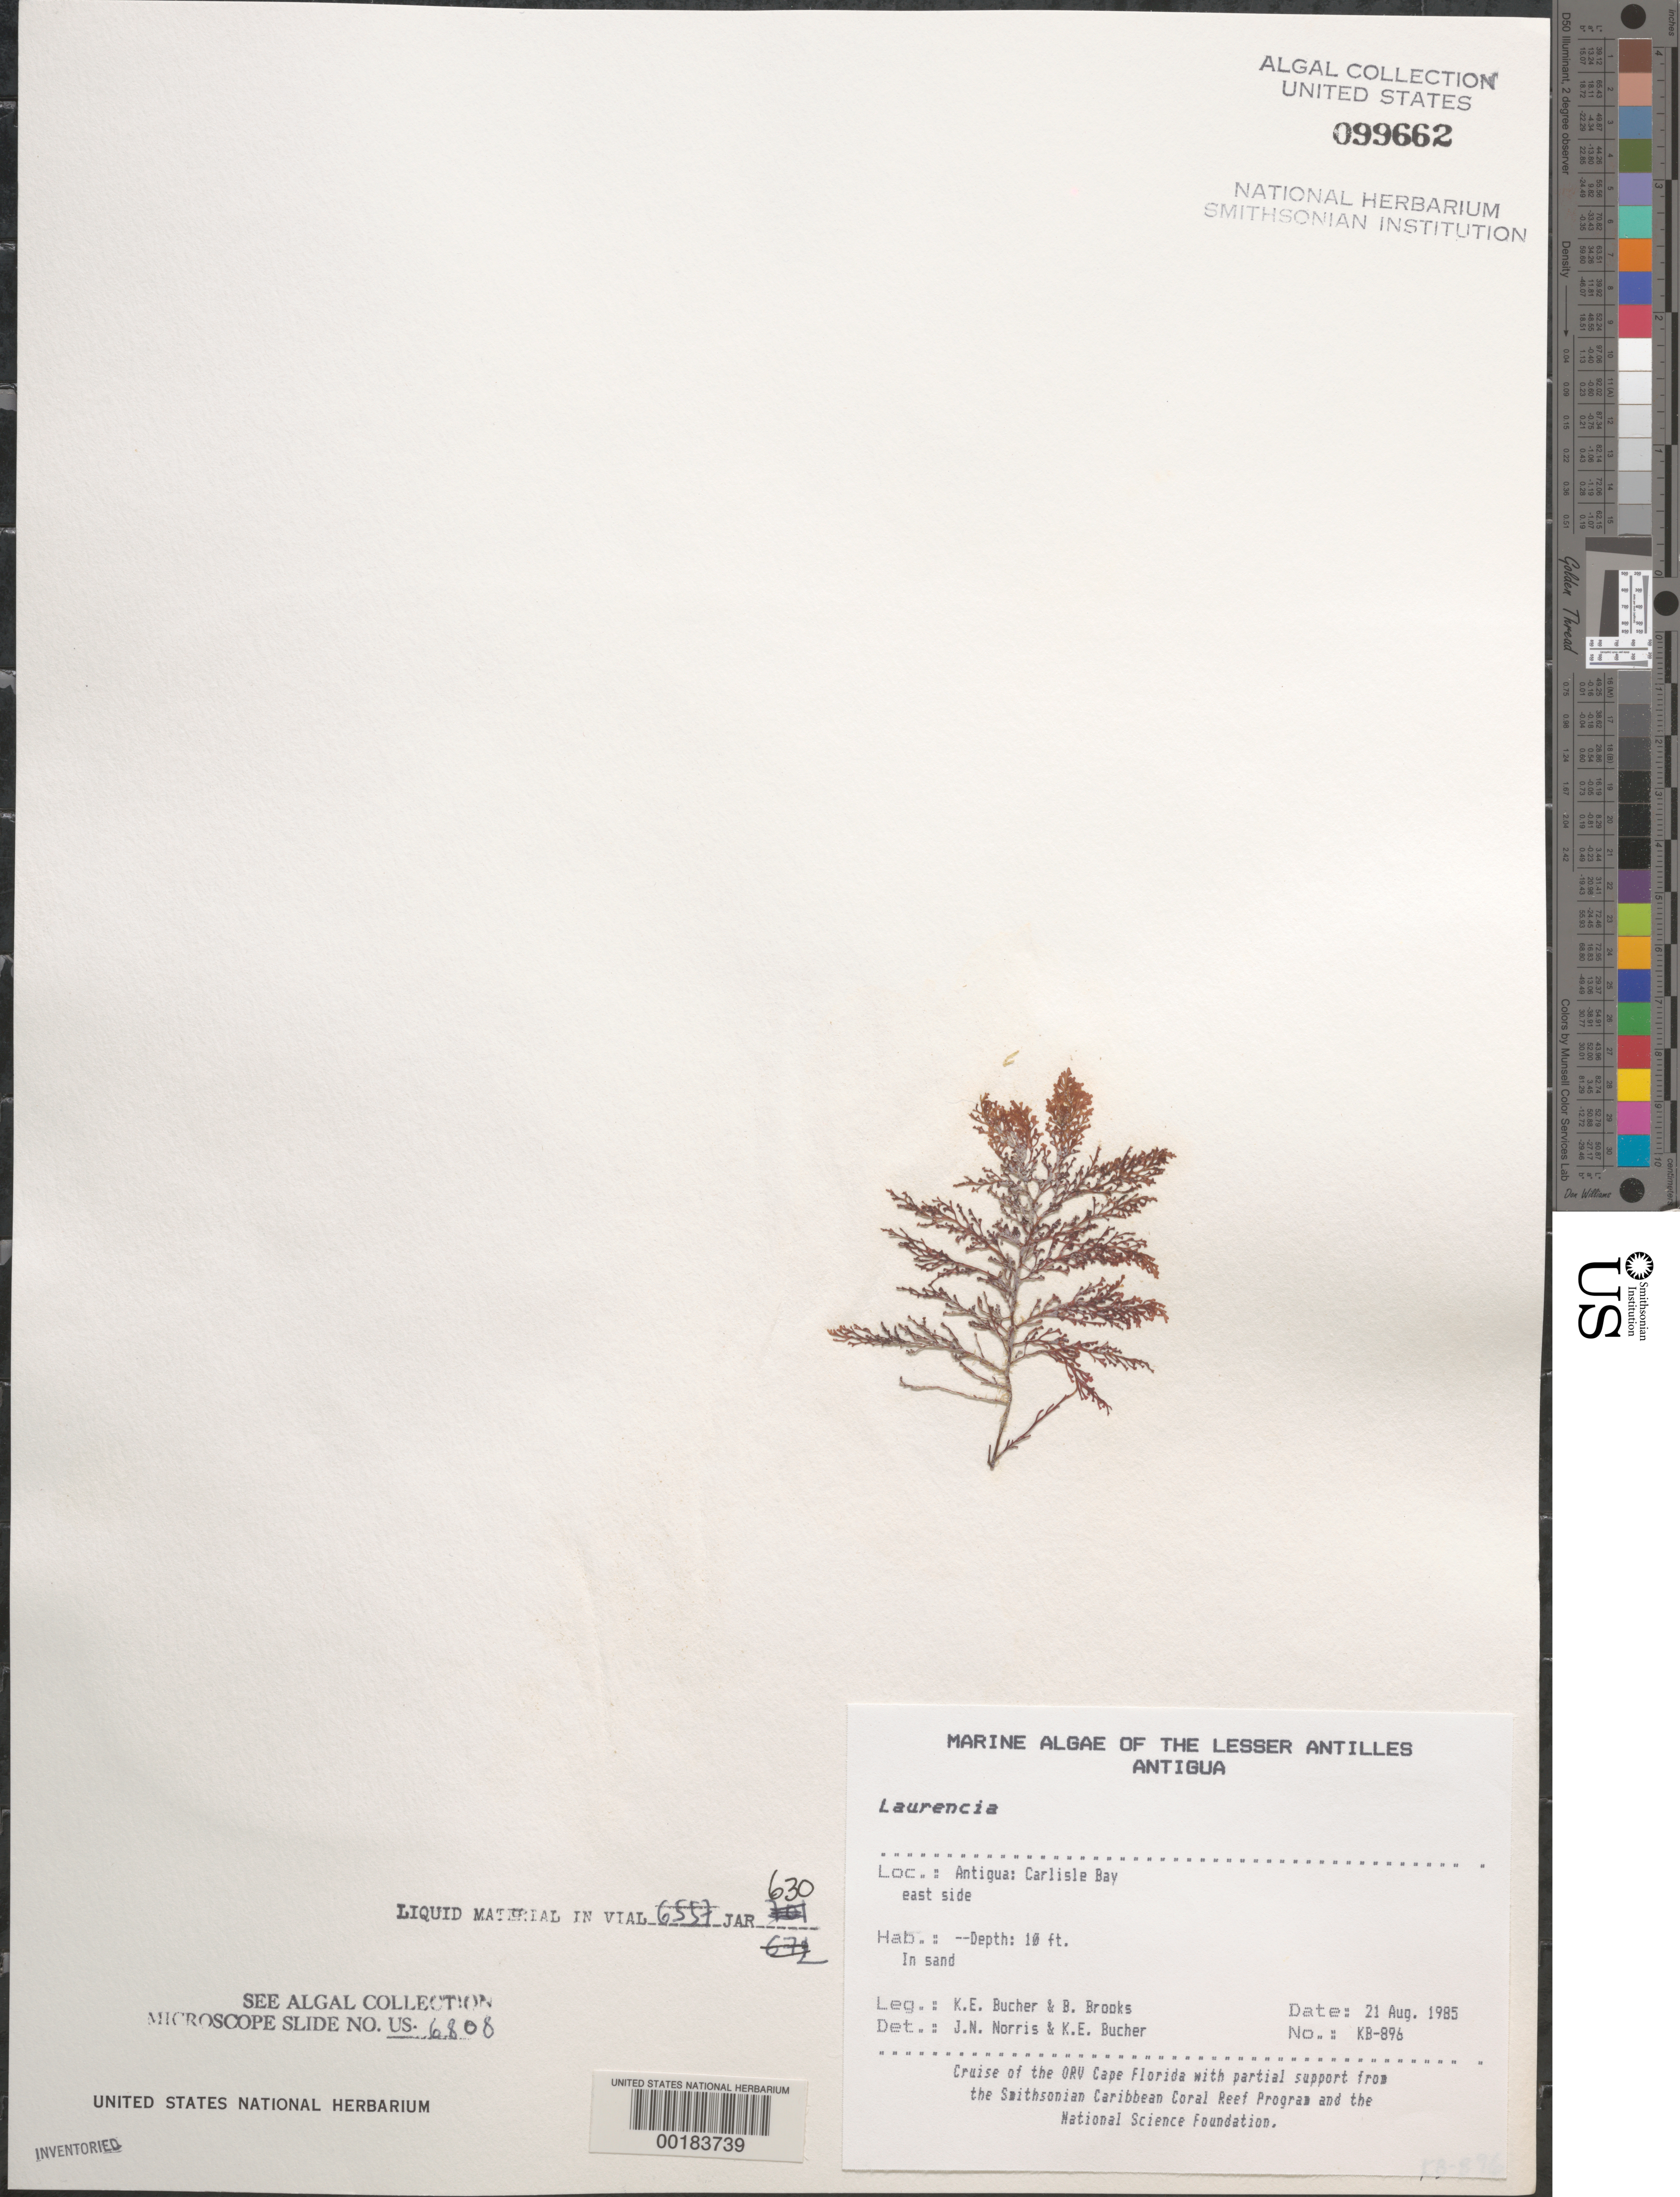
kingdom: Plantae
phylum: Rhodophyta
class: Florideophyceae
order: Ceramiales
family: Rhodomelaceae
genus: Laurencia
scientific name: Laurencia sp.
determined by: Norris, J. N.; Brooks, B. L.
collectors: K. E. Bucher & B. Brooks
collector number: KB-896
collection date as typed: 21 Aug 1985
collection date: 1985-08-21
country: Antigua and Barbuda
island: Antigua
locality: Carlisle Bay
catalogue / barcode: US 99662